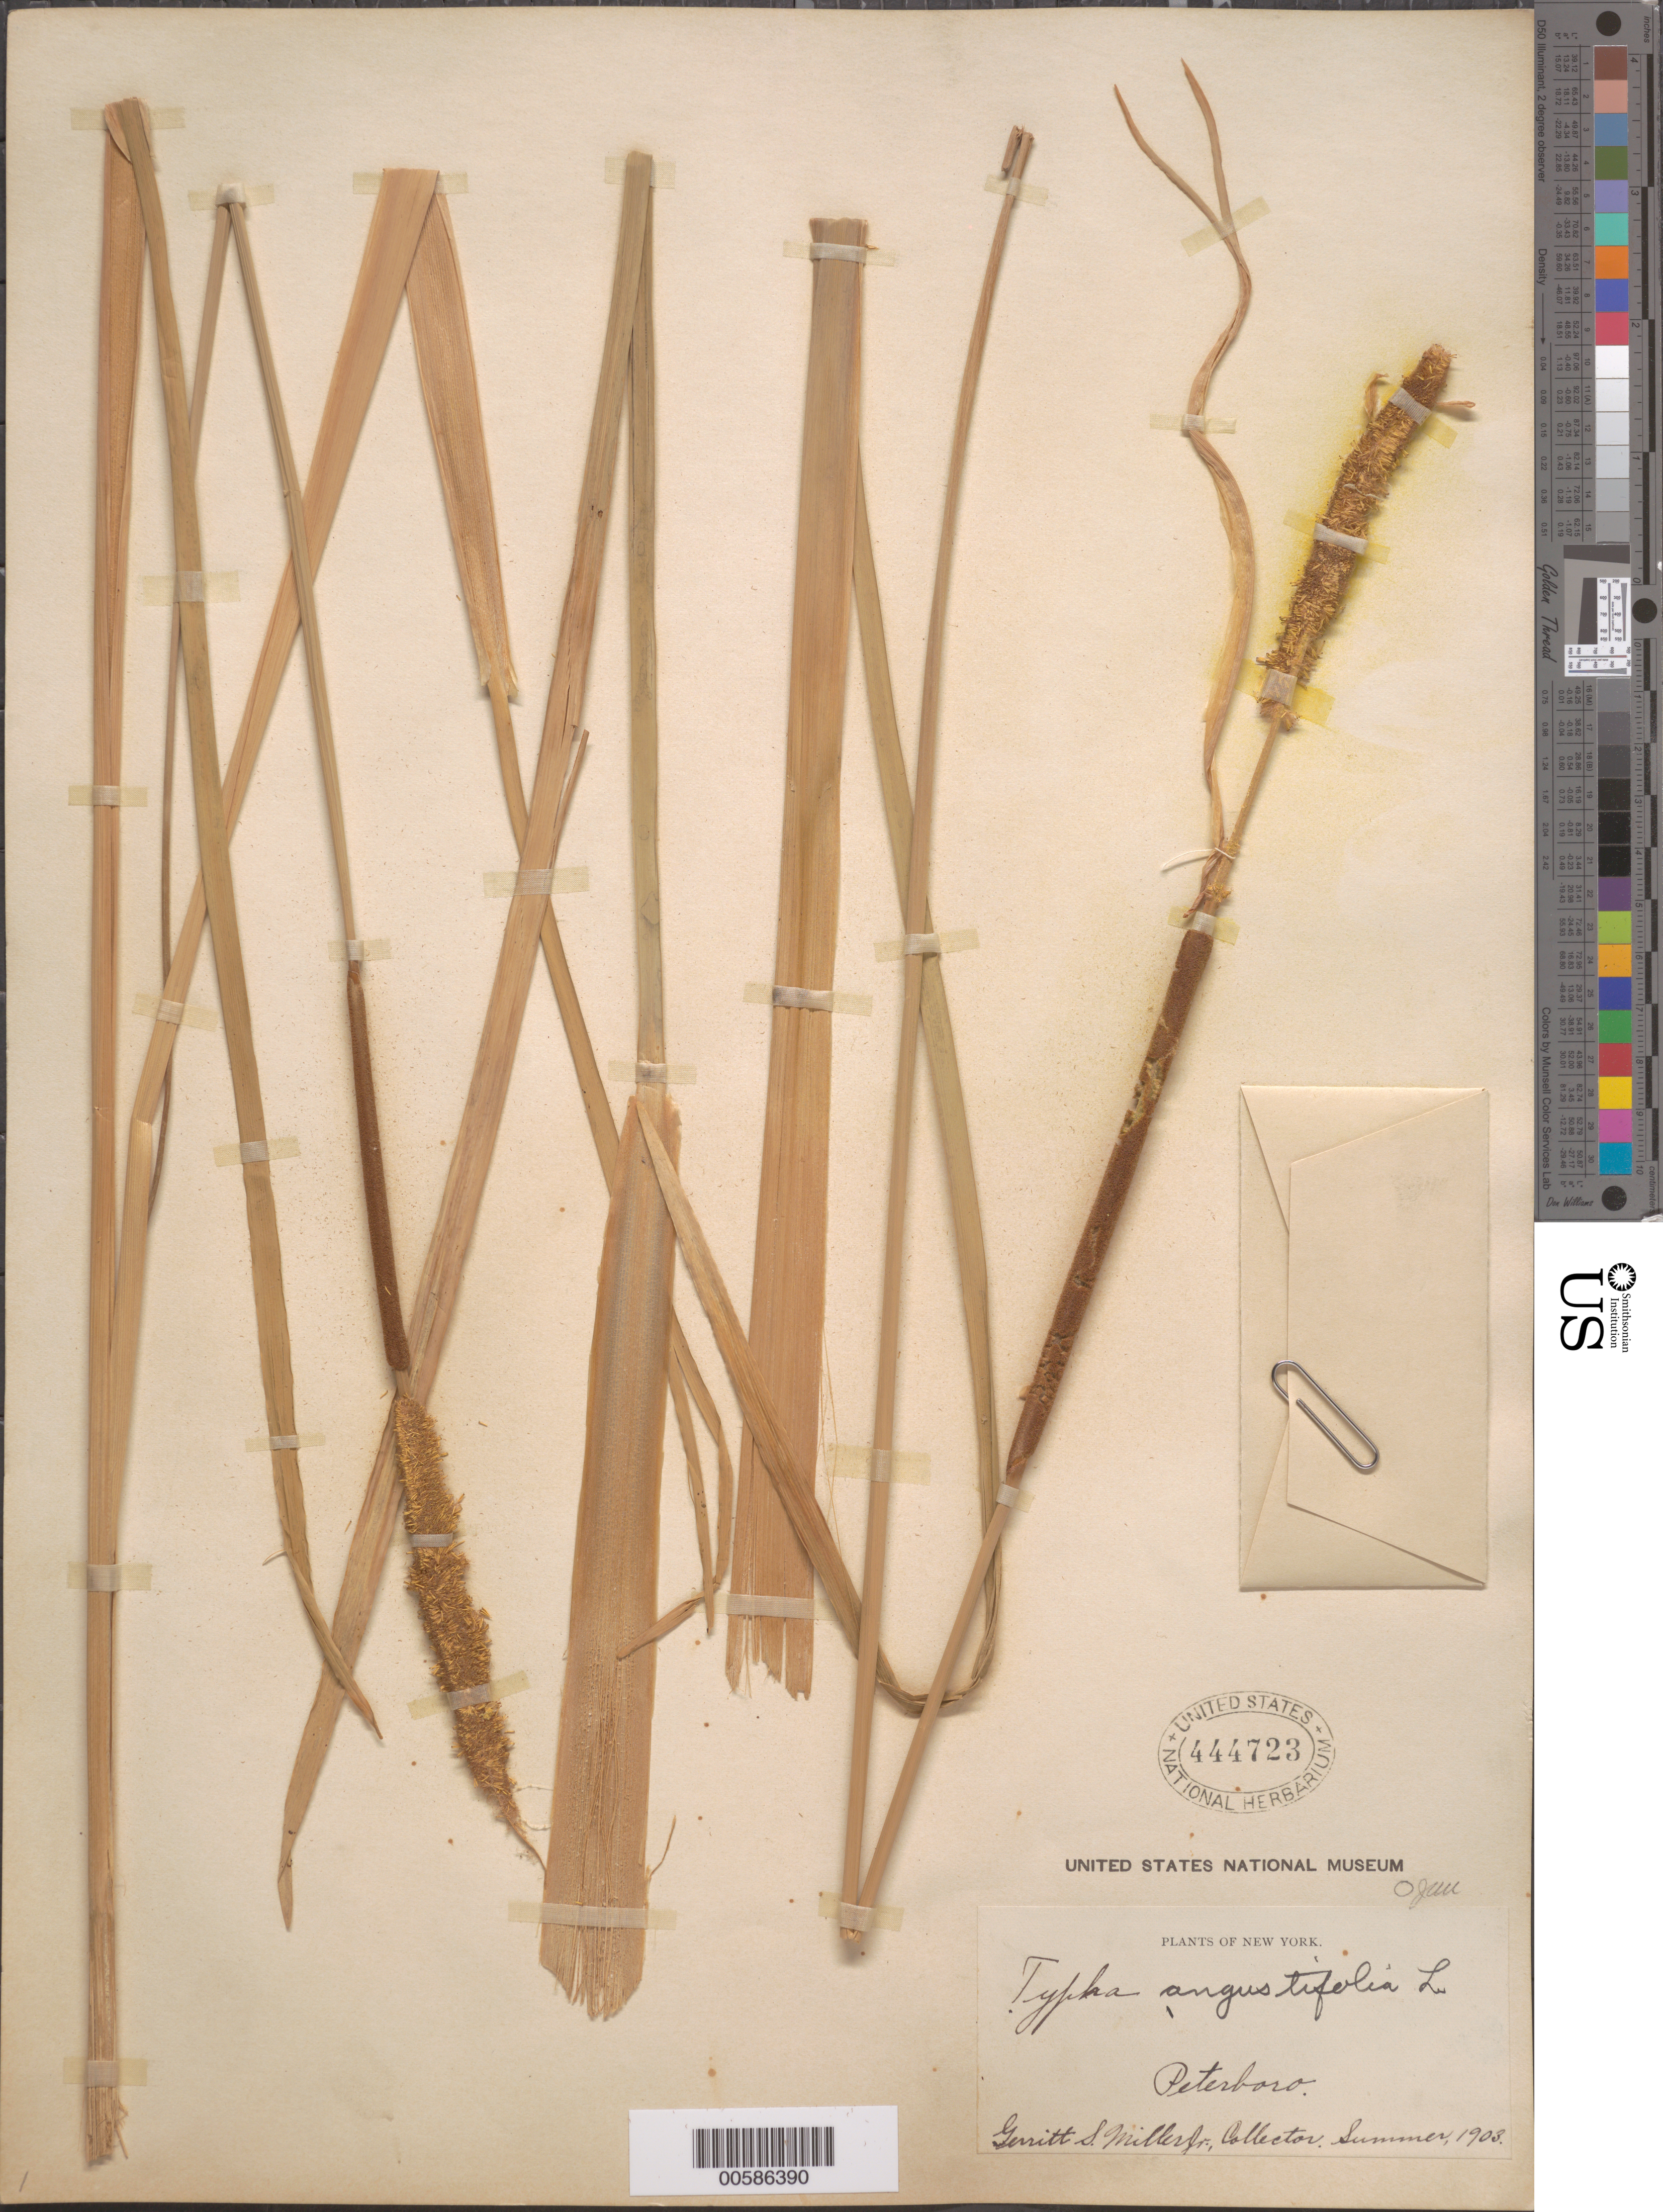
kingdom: Plantae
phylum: Tracheophyta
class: Liliopsida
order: Poales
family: Typhaceae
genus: Typha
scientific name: Typha angustifolia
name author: L.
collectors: G. S. Miller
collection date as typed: Sum 1903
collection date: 1903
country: United States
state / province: New York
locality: Peterboro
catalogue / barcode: US 444723